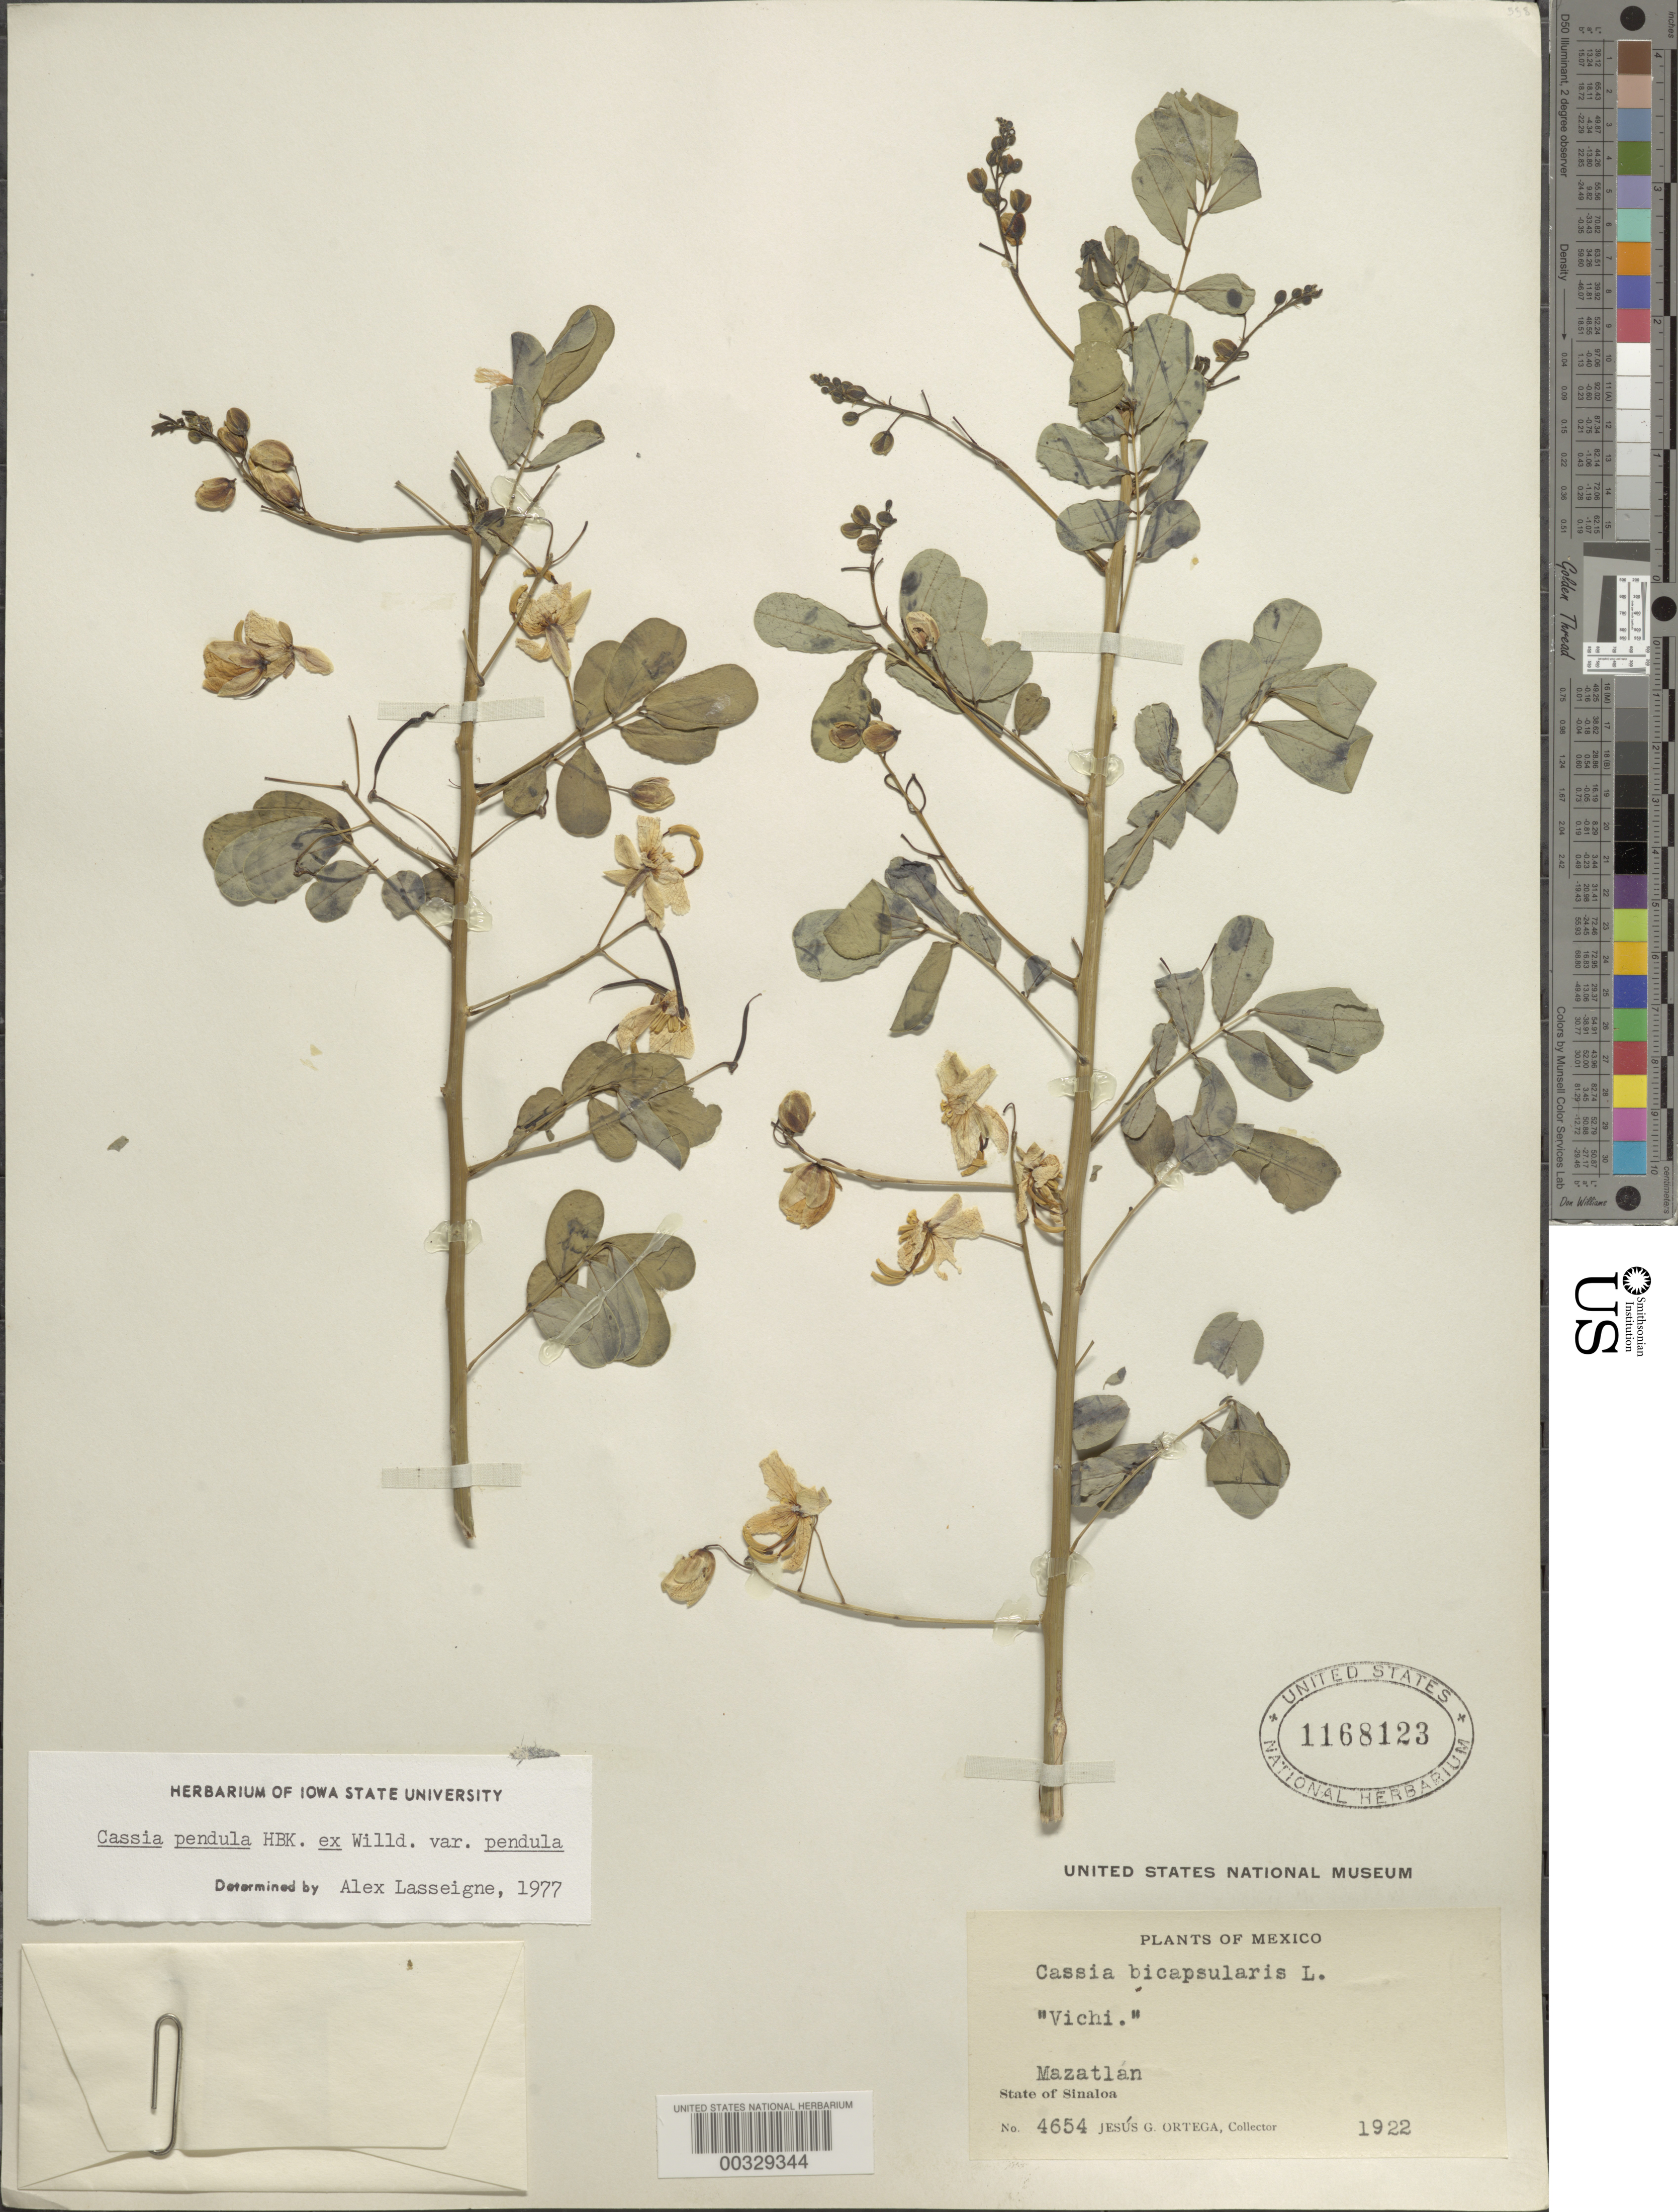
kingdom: Plantae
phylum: Tracheophyta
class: Magnoliopsida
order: Fabales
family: Fabaceae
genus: Senna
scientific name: Senna pendula var. pendula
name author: (Humb. & Bonpl. ex Willd.) H.S. Irwin & Barneby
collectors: J. Ortega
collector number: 4654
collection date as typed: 1922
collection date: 1922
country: Mexico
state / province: Sinaloa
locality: Mazatlan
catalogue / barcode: US 1168123